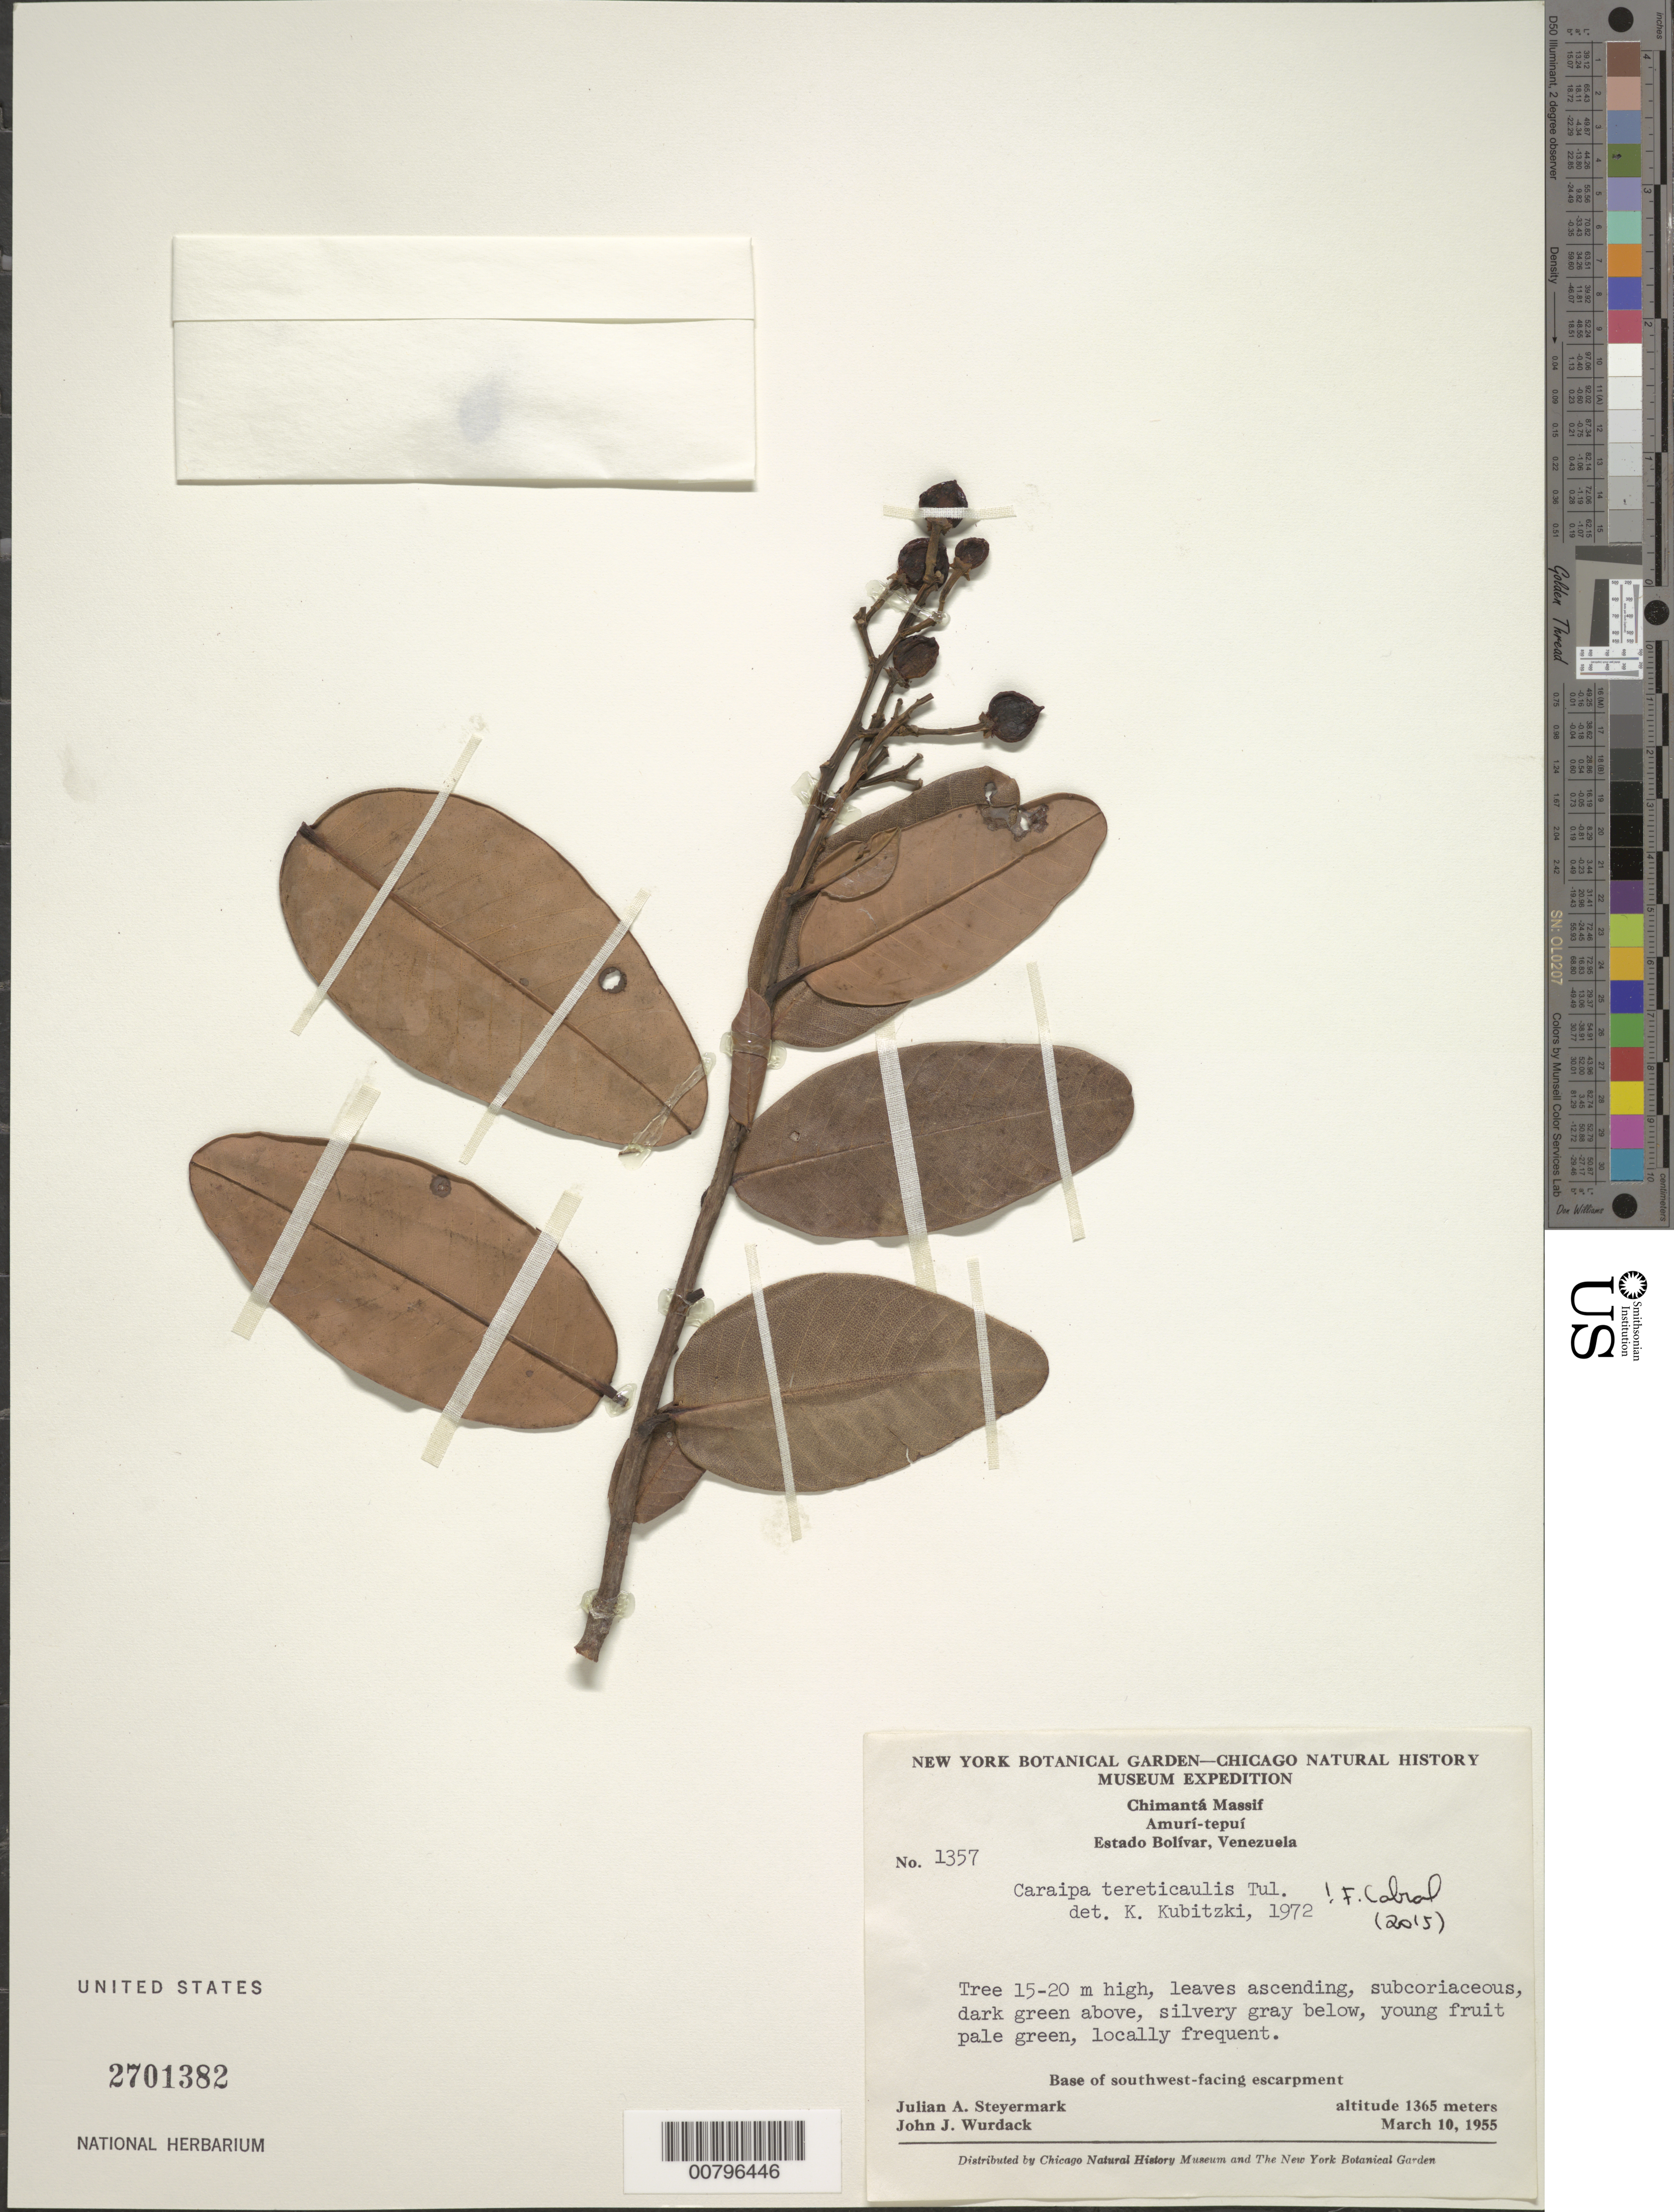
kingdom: Plantae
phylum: Tracheophyta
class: Magnoliopsida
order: Malpighiales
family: Calophyllaceae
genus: Caraipa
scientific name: Caraipa tereticaulis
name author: Tul.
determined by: Kubitzki, Klaus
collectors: J. Steyermark & J. J. Wurdack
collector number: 55 1357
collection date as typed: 10-Mar-55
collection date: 1955-03-10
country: Venezuela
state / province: Bolívar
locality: Chimantá Massif, Amurí-tepuí; base of SW facing escarpment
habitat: Base of southwest-facing escarpment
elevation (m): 1365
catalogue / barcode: US 2701382